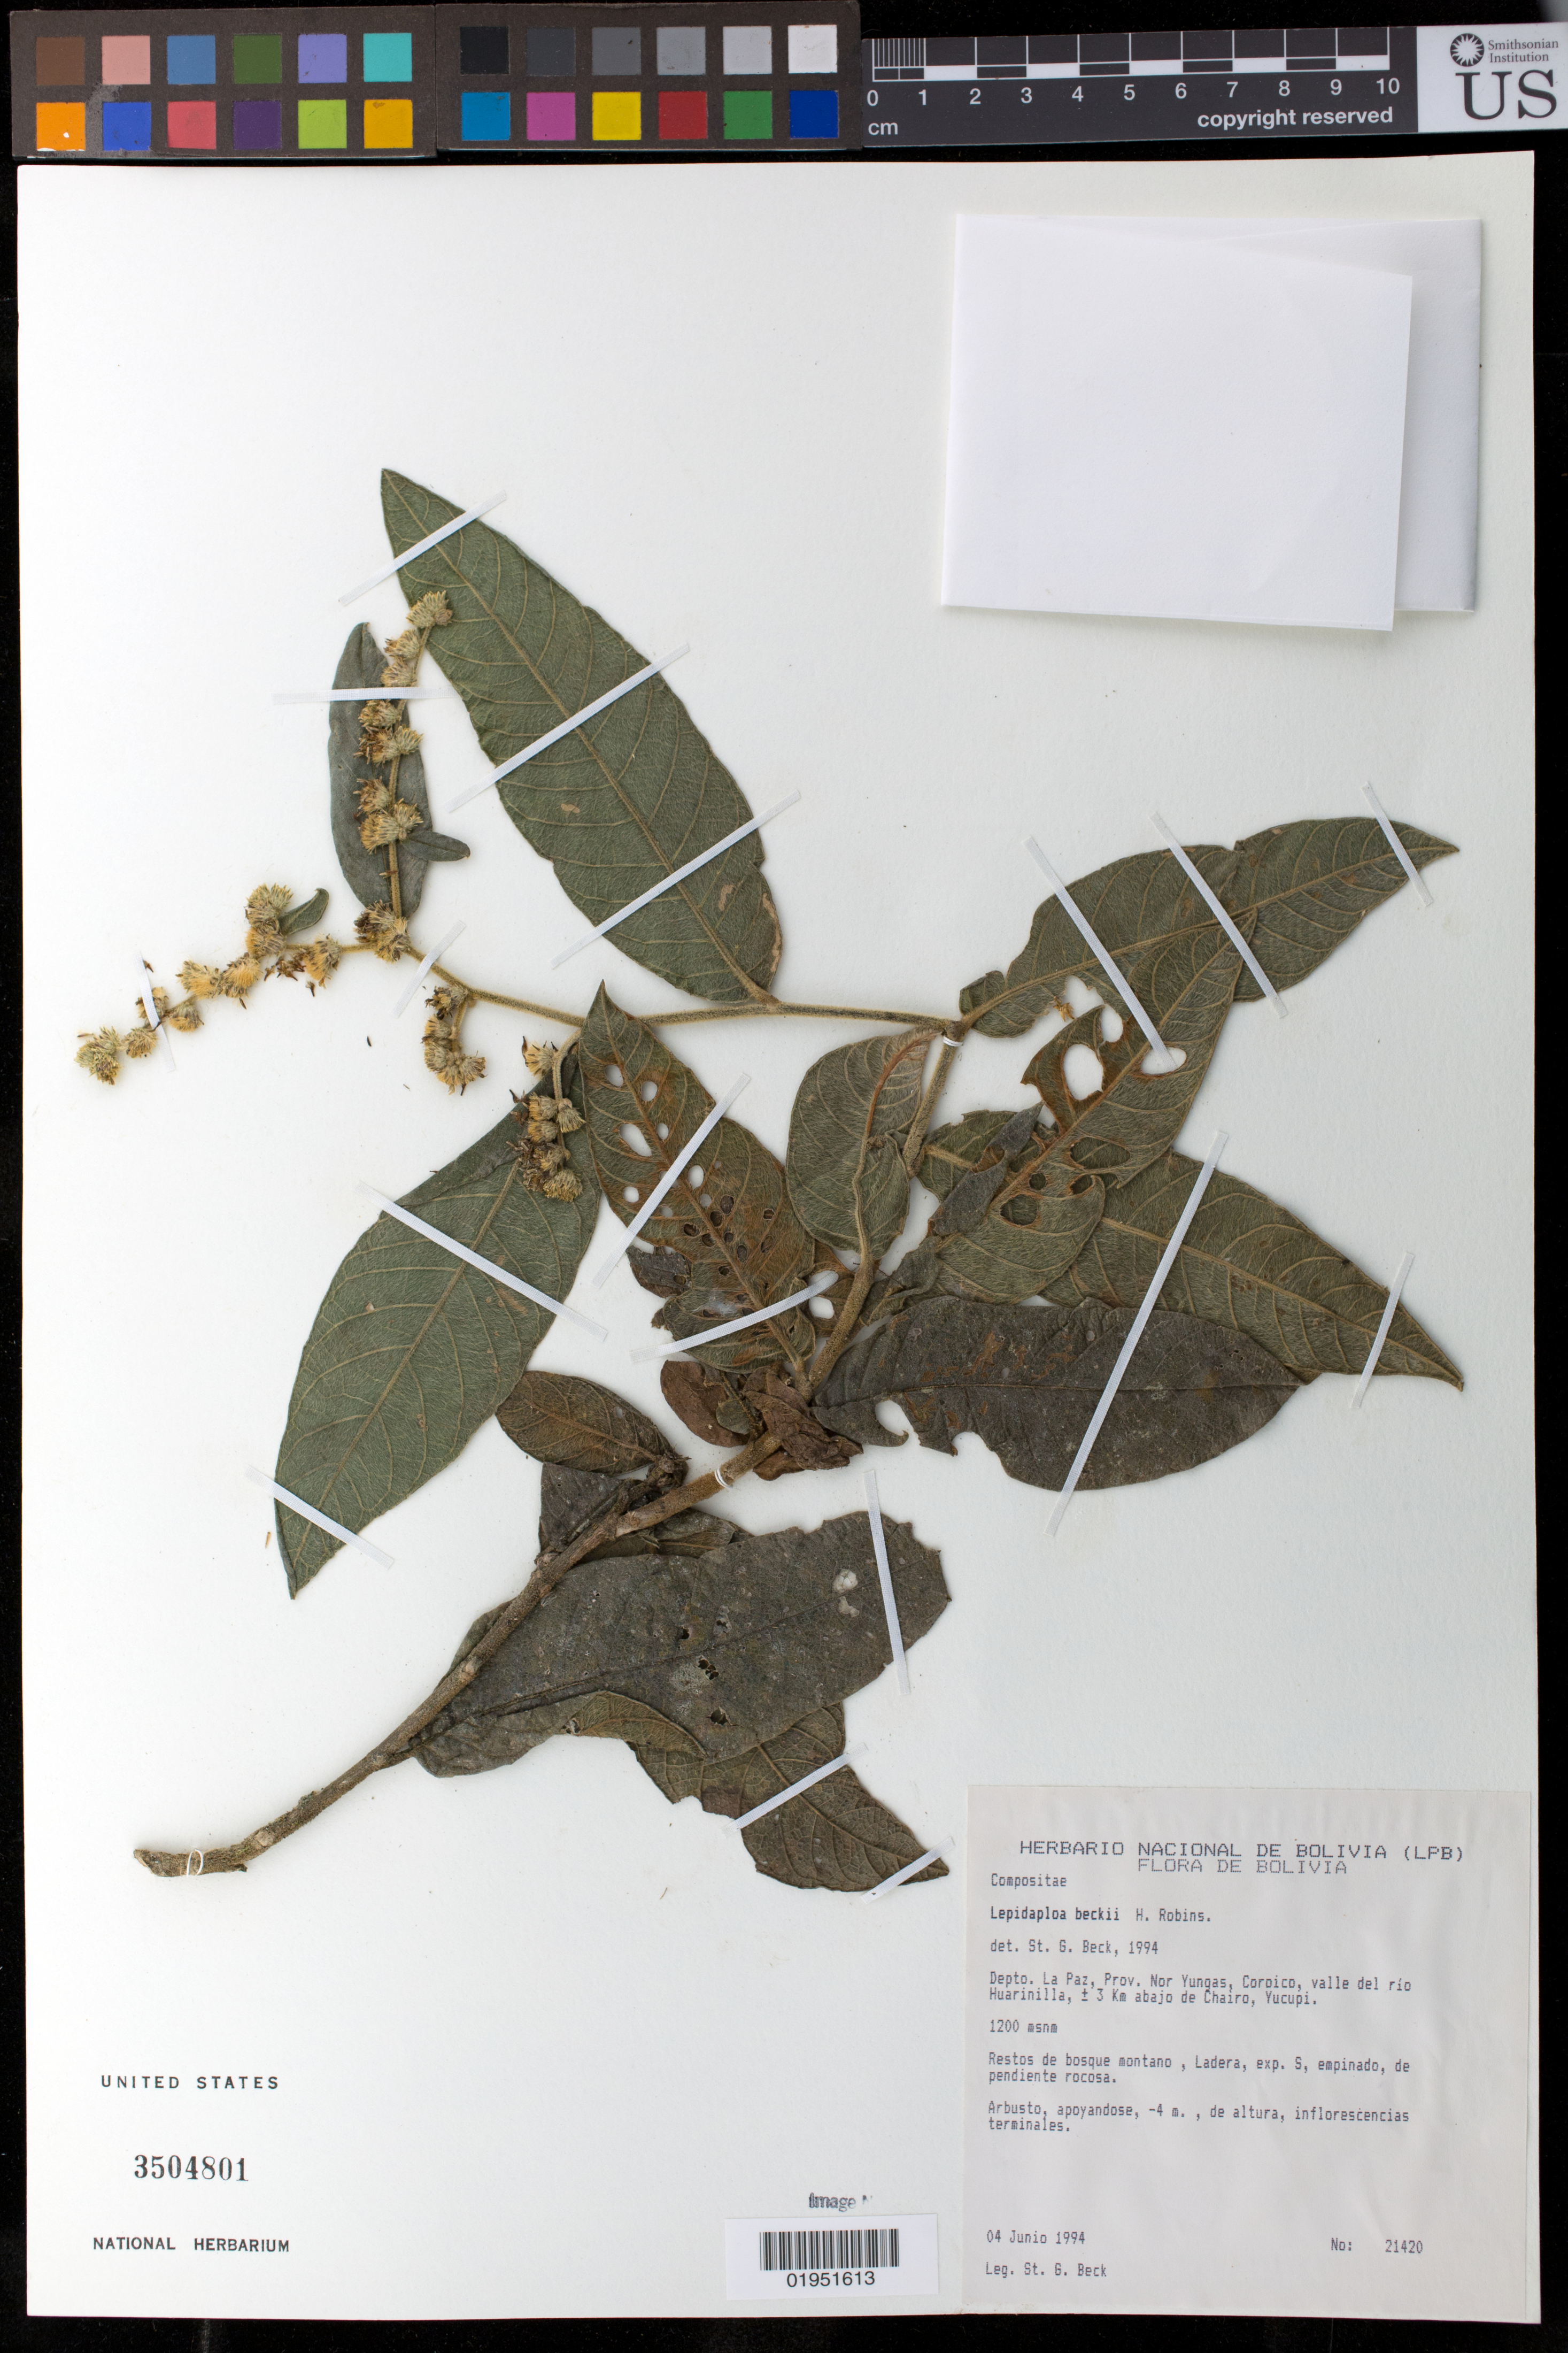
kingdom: Plantae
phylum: Tracheophyta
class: Magnoliopsida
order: Asterales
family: Asteraceae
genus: Lepidaploa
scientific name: Lepidaploa beckii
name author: H. Rob.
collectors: S. G. Beck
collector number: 21420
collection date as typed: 04 Jun 1994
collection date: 1994-06-04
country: Bolivia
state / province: La Paz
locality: Prov. Nor Yungas, Coroico, valle del río Huaranilla, ±3 km abajo de Chairo, Yucupi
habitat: Restos de Bosque montano, ladera, esp. S, empinado, de pendiente rocosa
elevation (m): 1200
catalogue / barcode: US 3504801